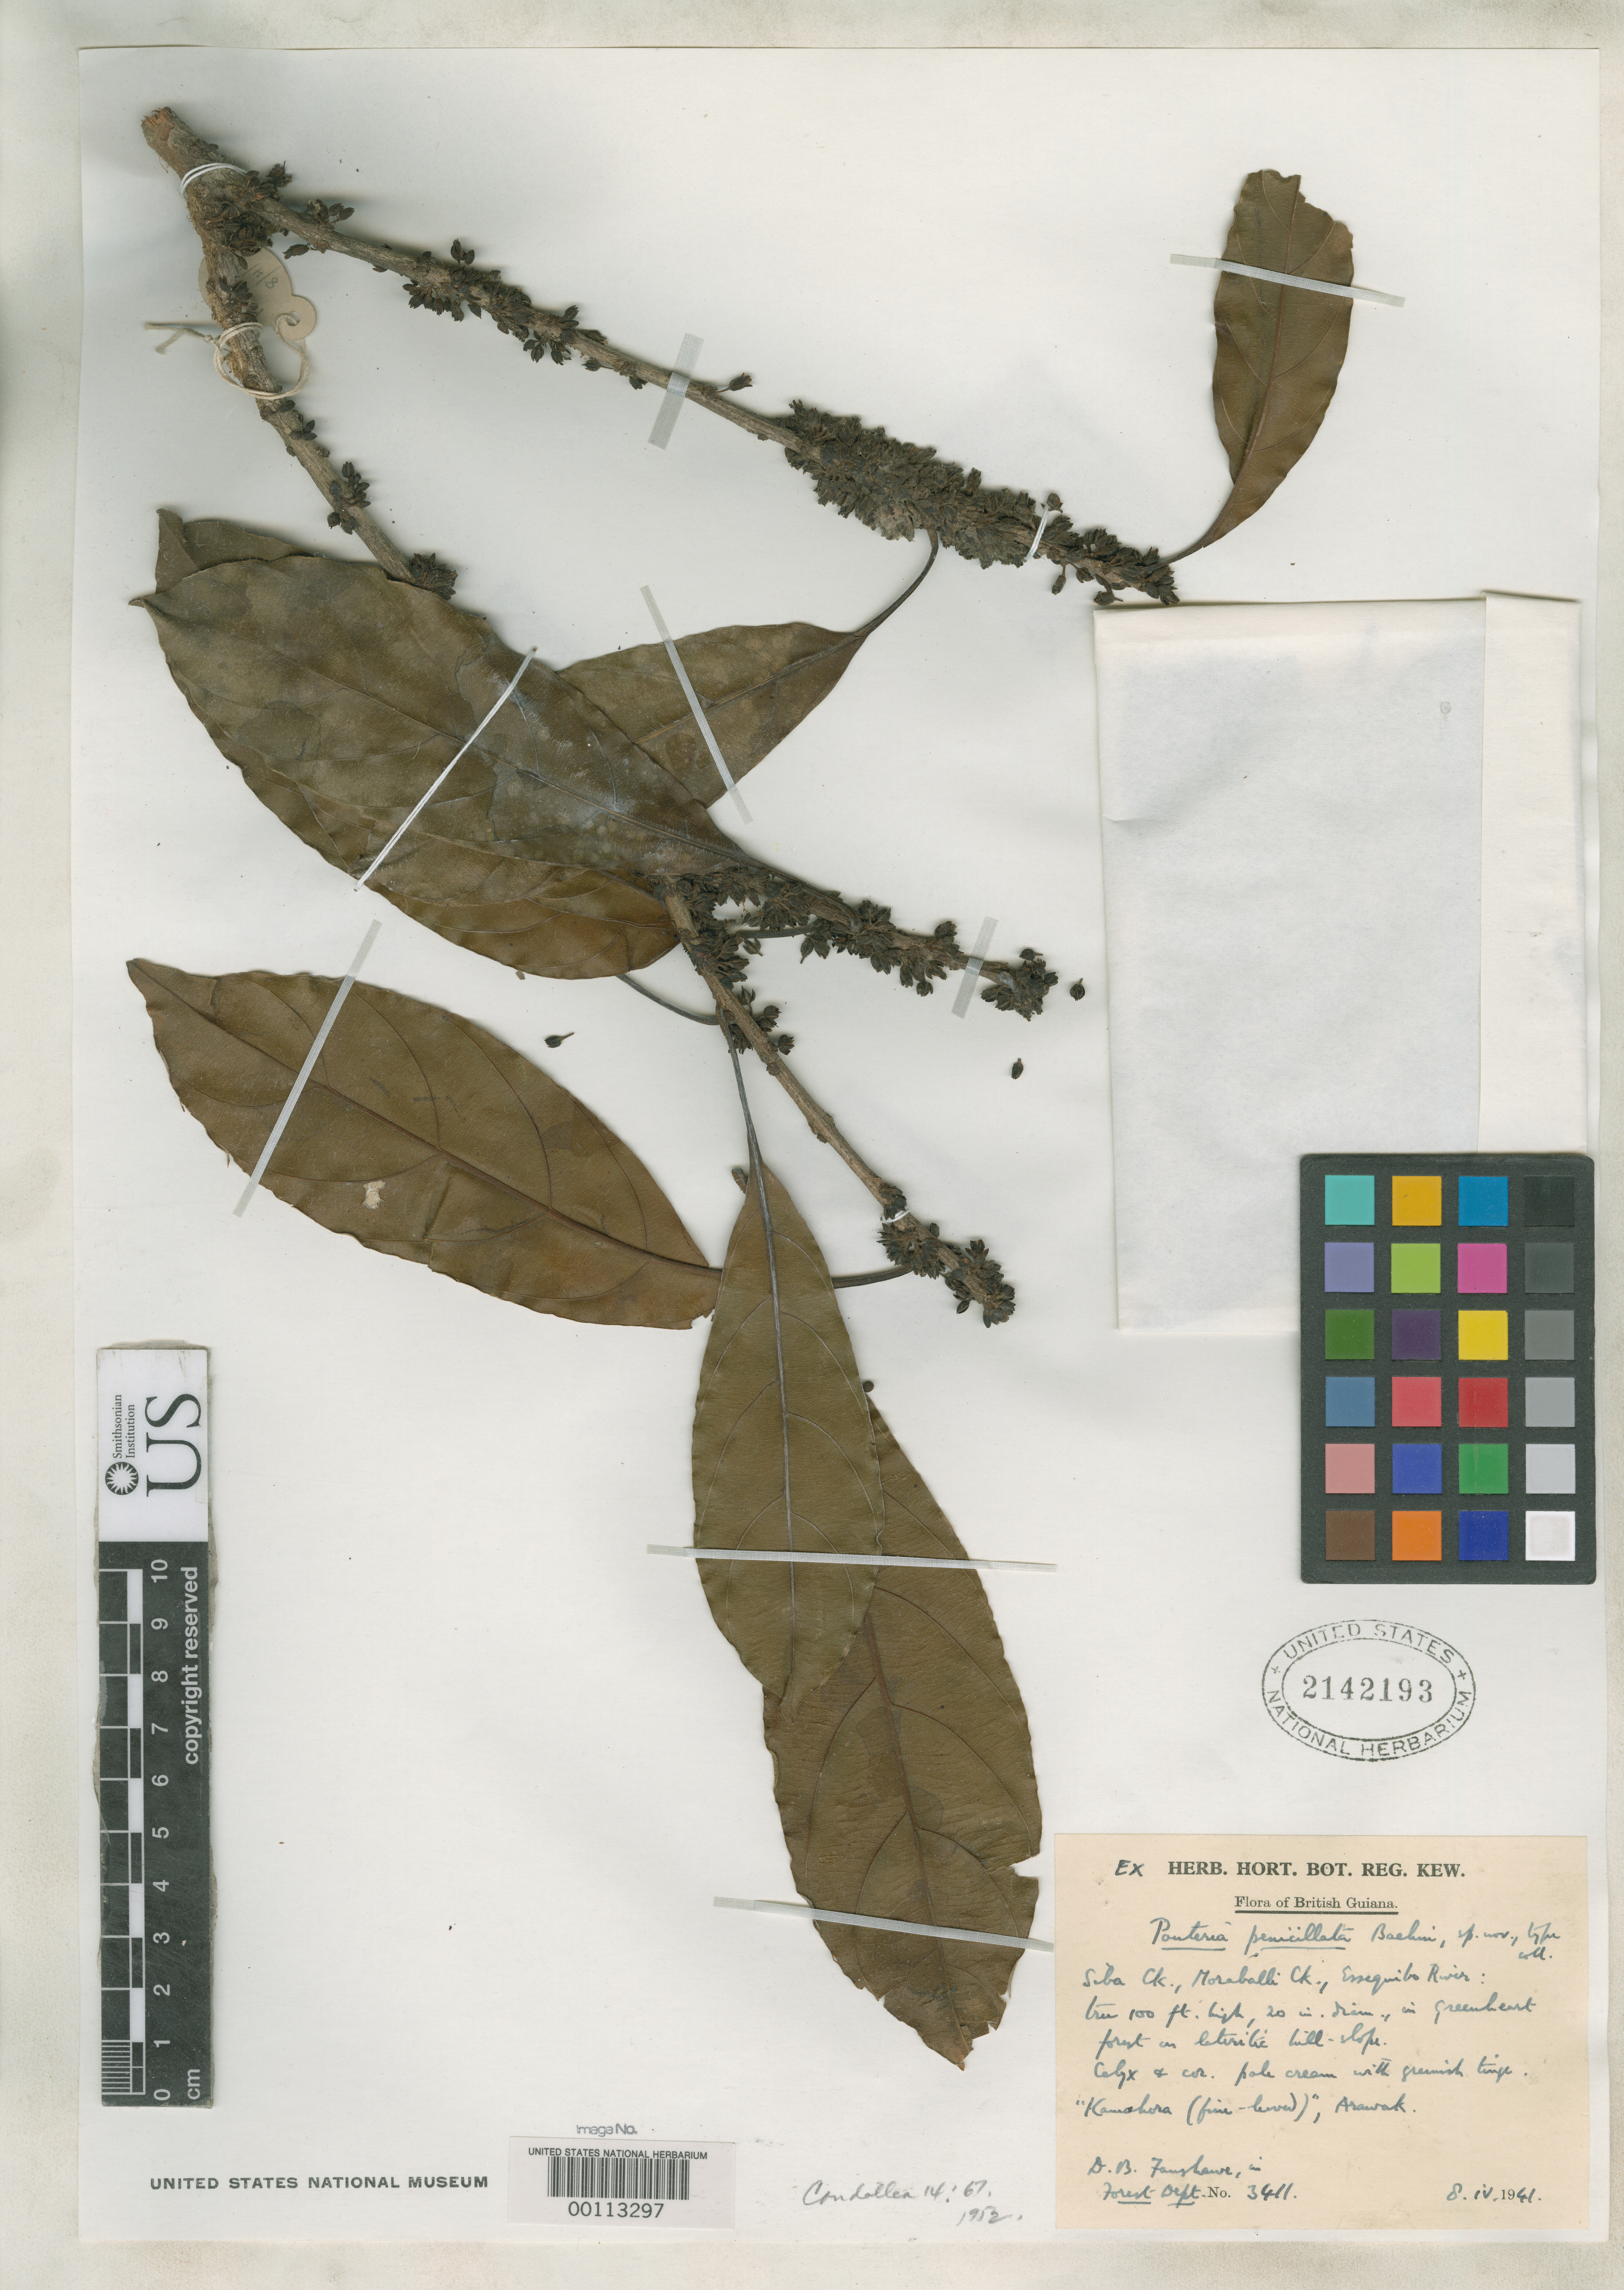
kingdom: Plantae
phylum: Tracheophyta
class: Magnoliopsida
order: Ericales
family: Sapotaceae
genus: Pouteria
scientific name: Pouteria penicillata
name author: Baehni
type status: Isotype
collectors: D. B. Fanshawe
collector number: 675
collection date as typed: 08 Apr 1941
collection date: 1941-04-08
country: Guyana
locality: Siba Creek.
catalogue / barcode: US 2142193